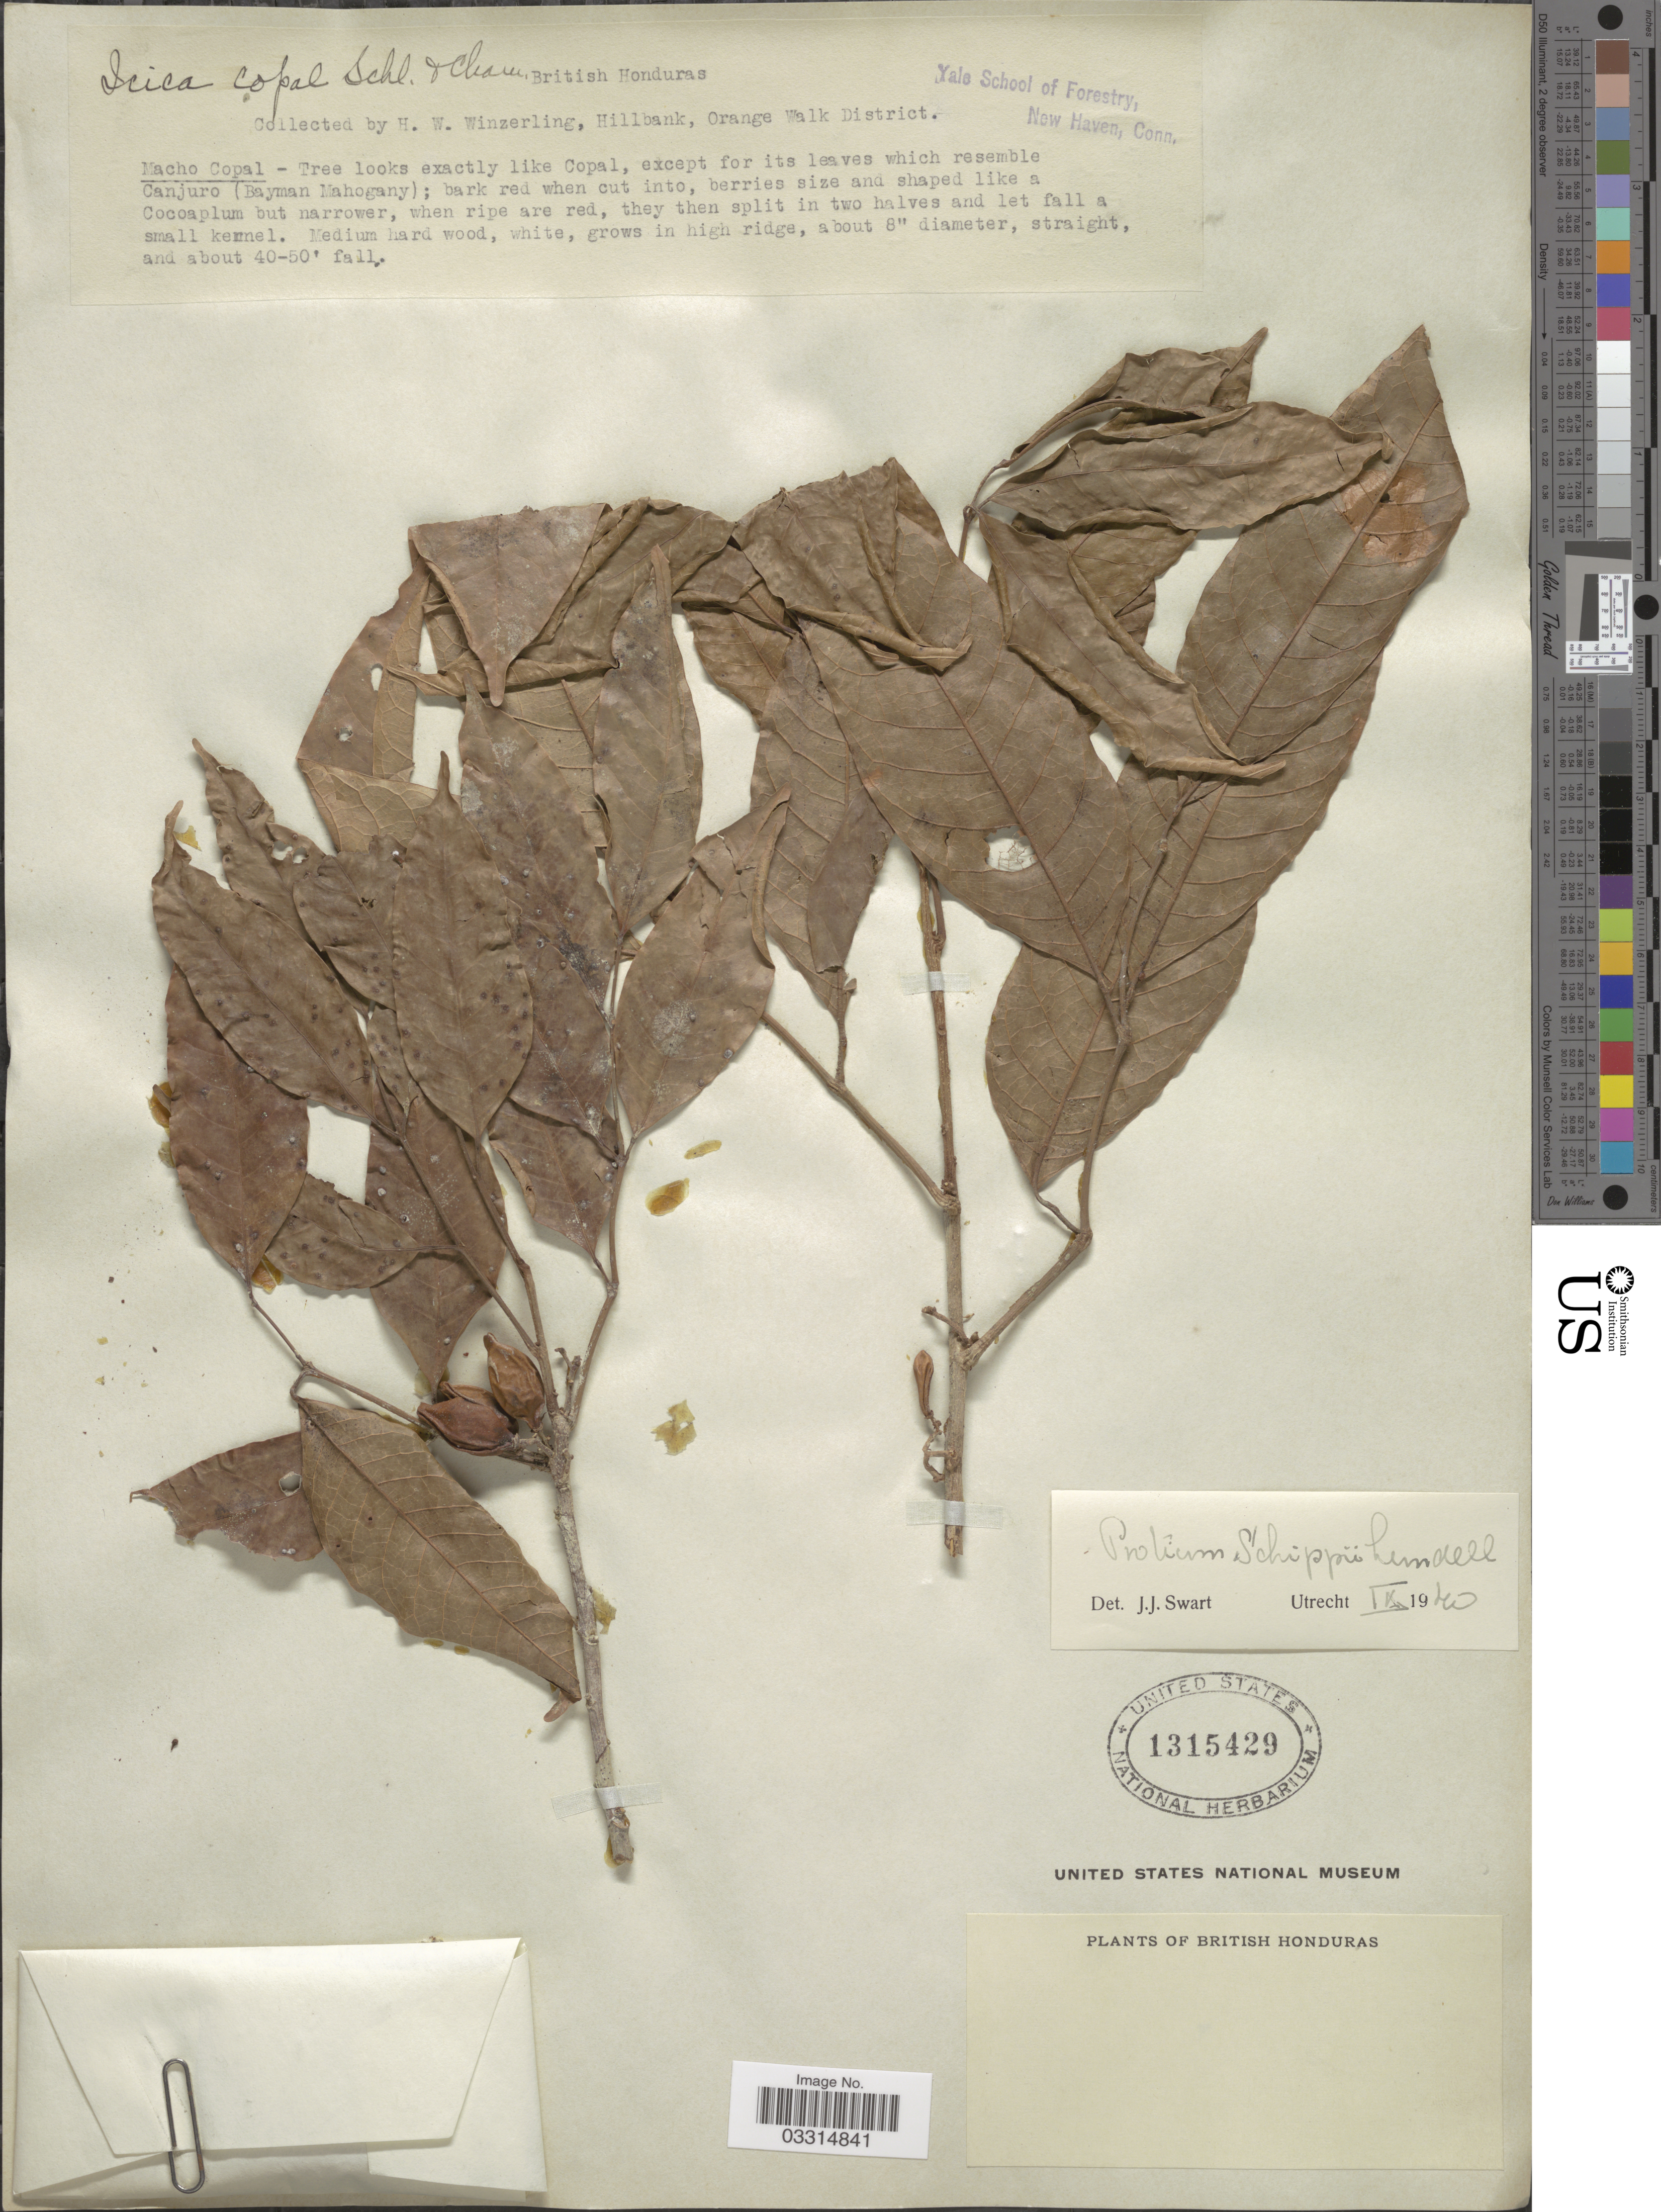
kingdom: Plantae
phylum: Tracheophyta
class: Magnoliopsida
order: Sapindales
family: Burseraceae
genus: Protium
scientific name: Protium confusum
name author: (Rose) Pittier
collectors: H. Winzerling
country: Belize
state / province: Orange Walk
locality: Hillbank, Orange Walk District. British Honduras.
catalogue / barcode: US 1315429